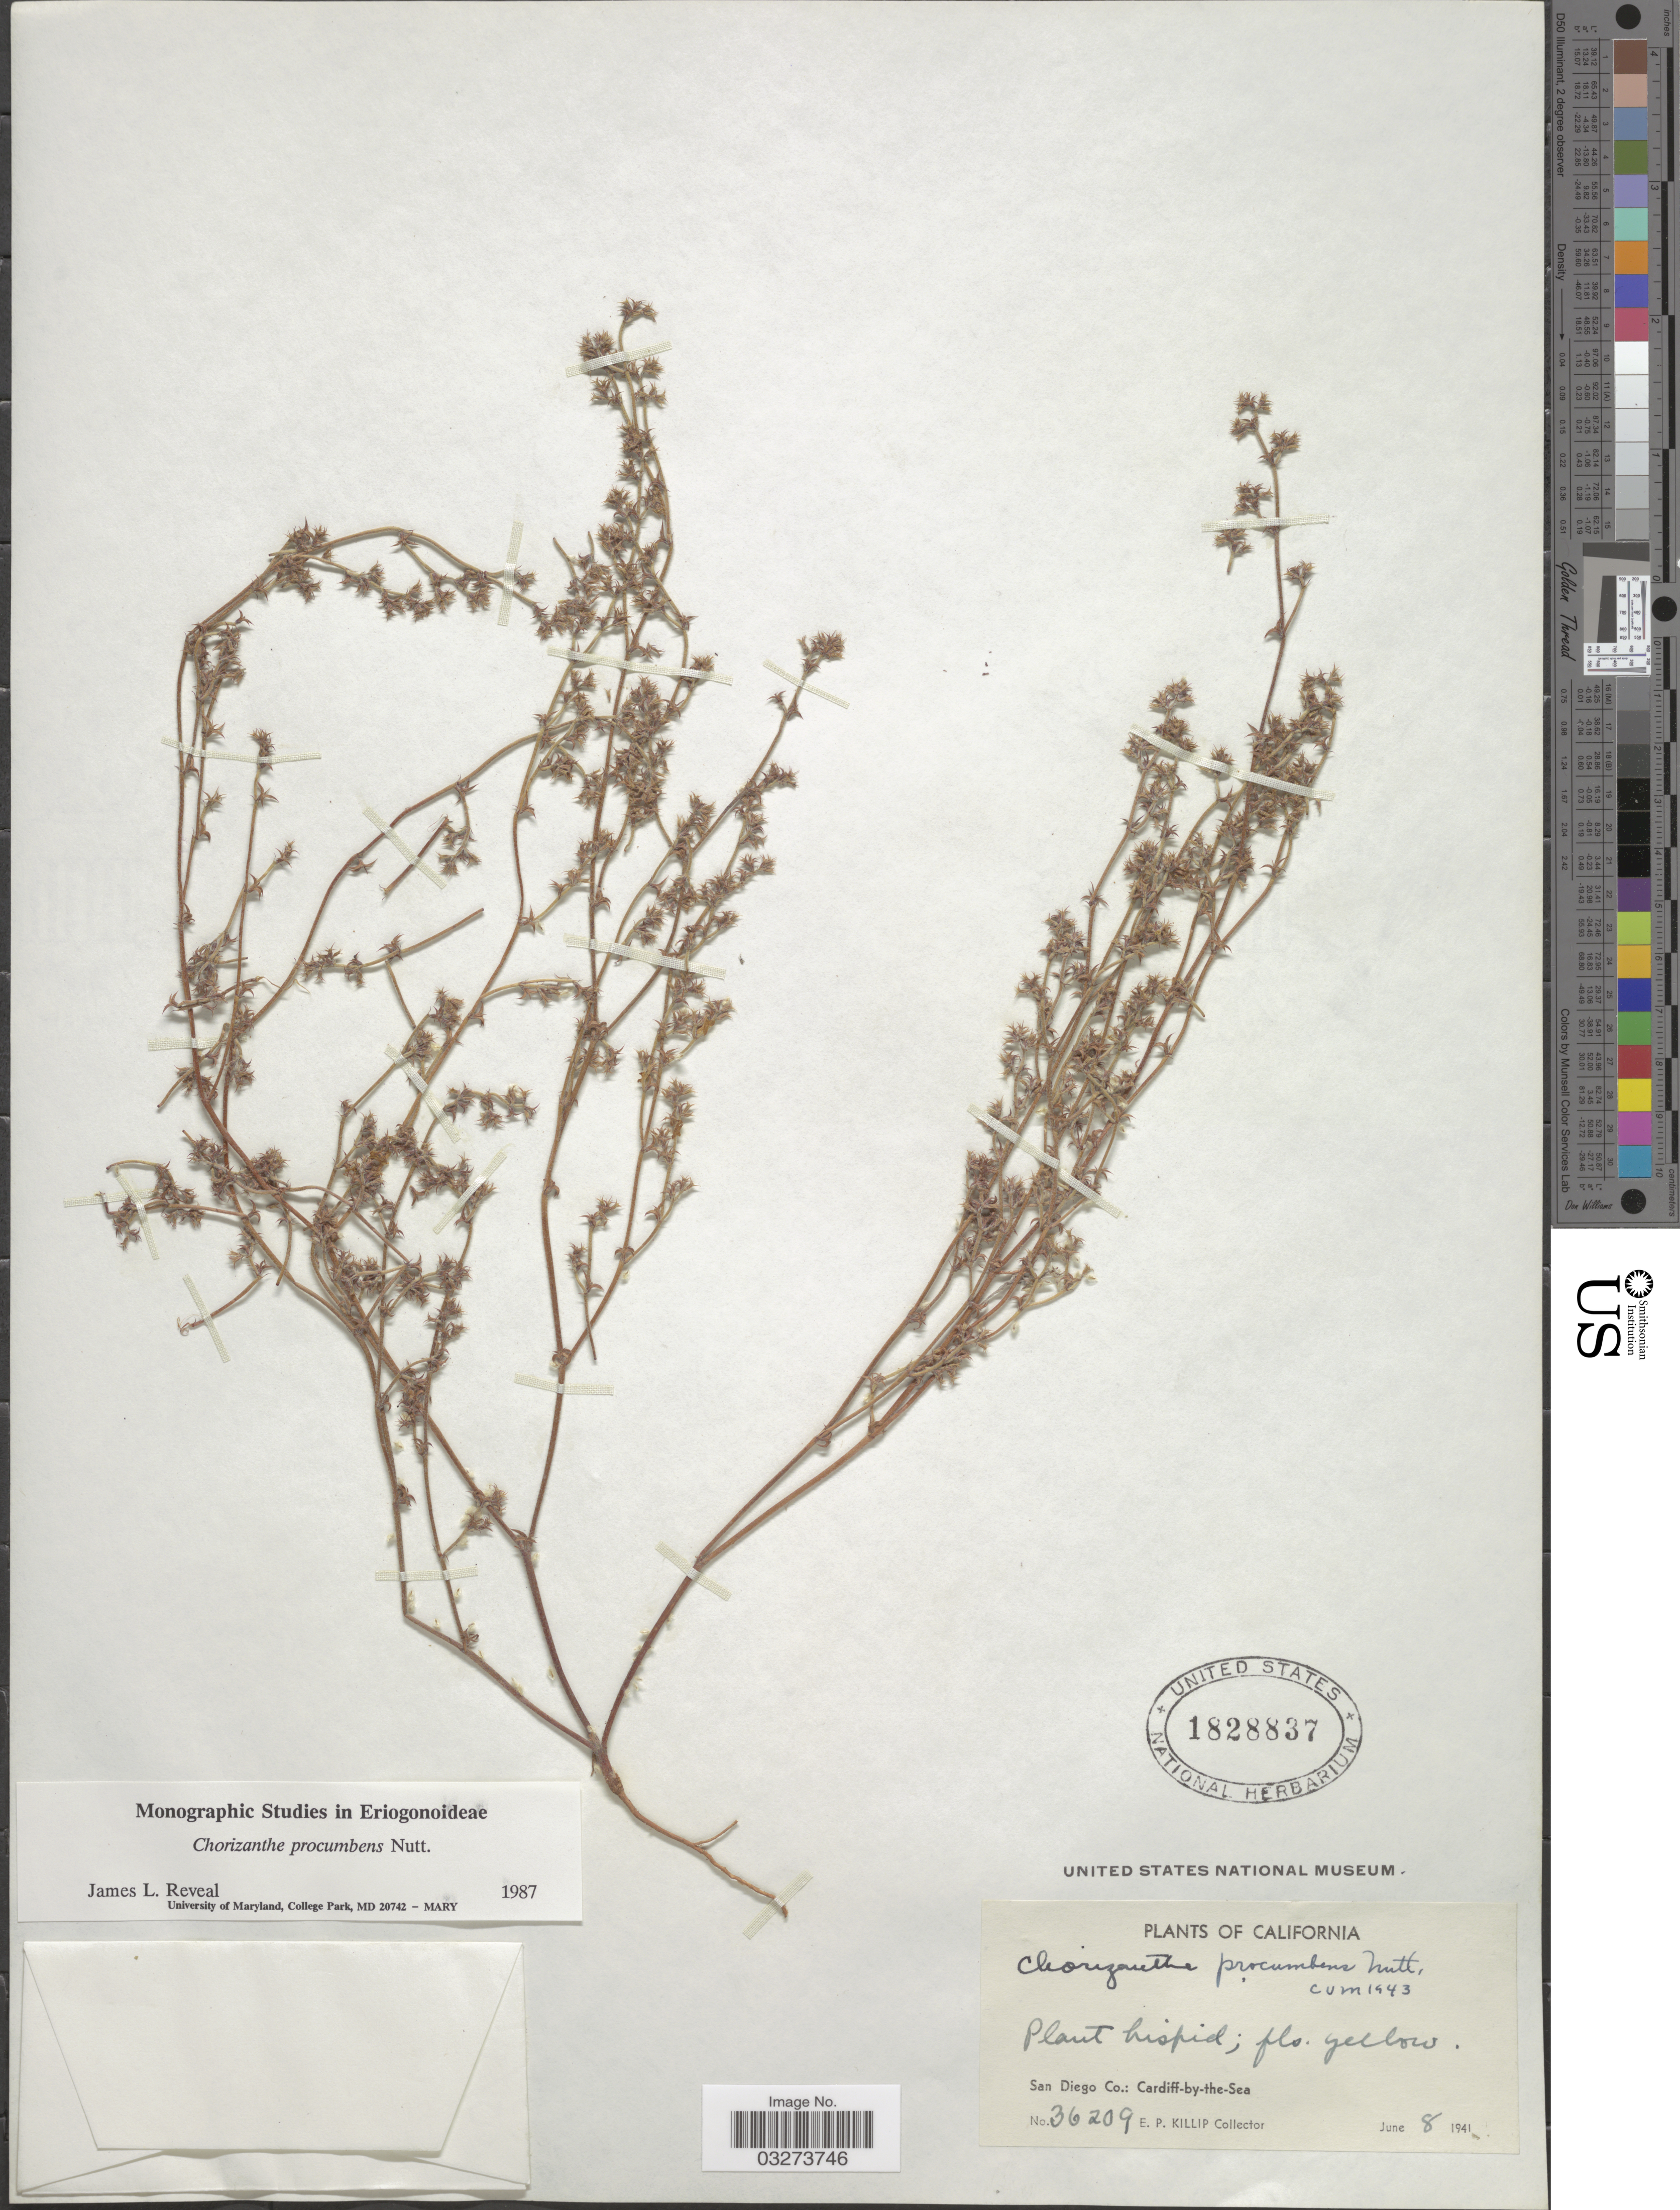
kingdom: Plantae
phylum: Tracheophyta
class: Magnoliopsida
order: Caryophyllales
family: Polygonaceae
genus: Chorizanthe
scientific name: Chorizanthe procumbens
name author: Nutt.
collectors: E. P. Killip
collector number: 36209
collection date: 1941-06-08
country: United States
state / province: California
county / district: San Diego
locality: San Diego Co.: Cardiff-by-the-Sea.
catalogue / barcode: US 1828837